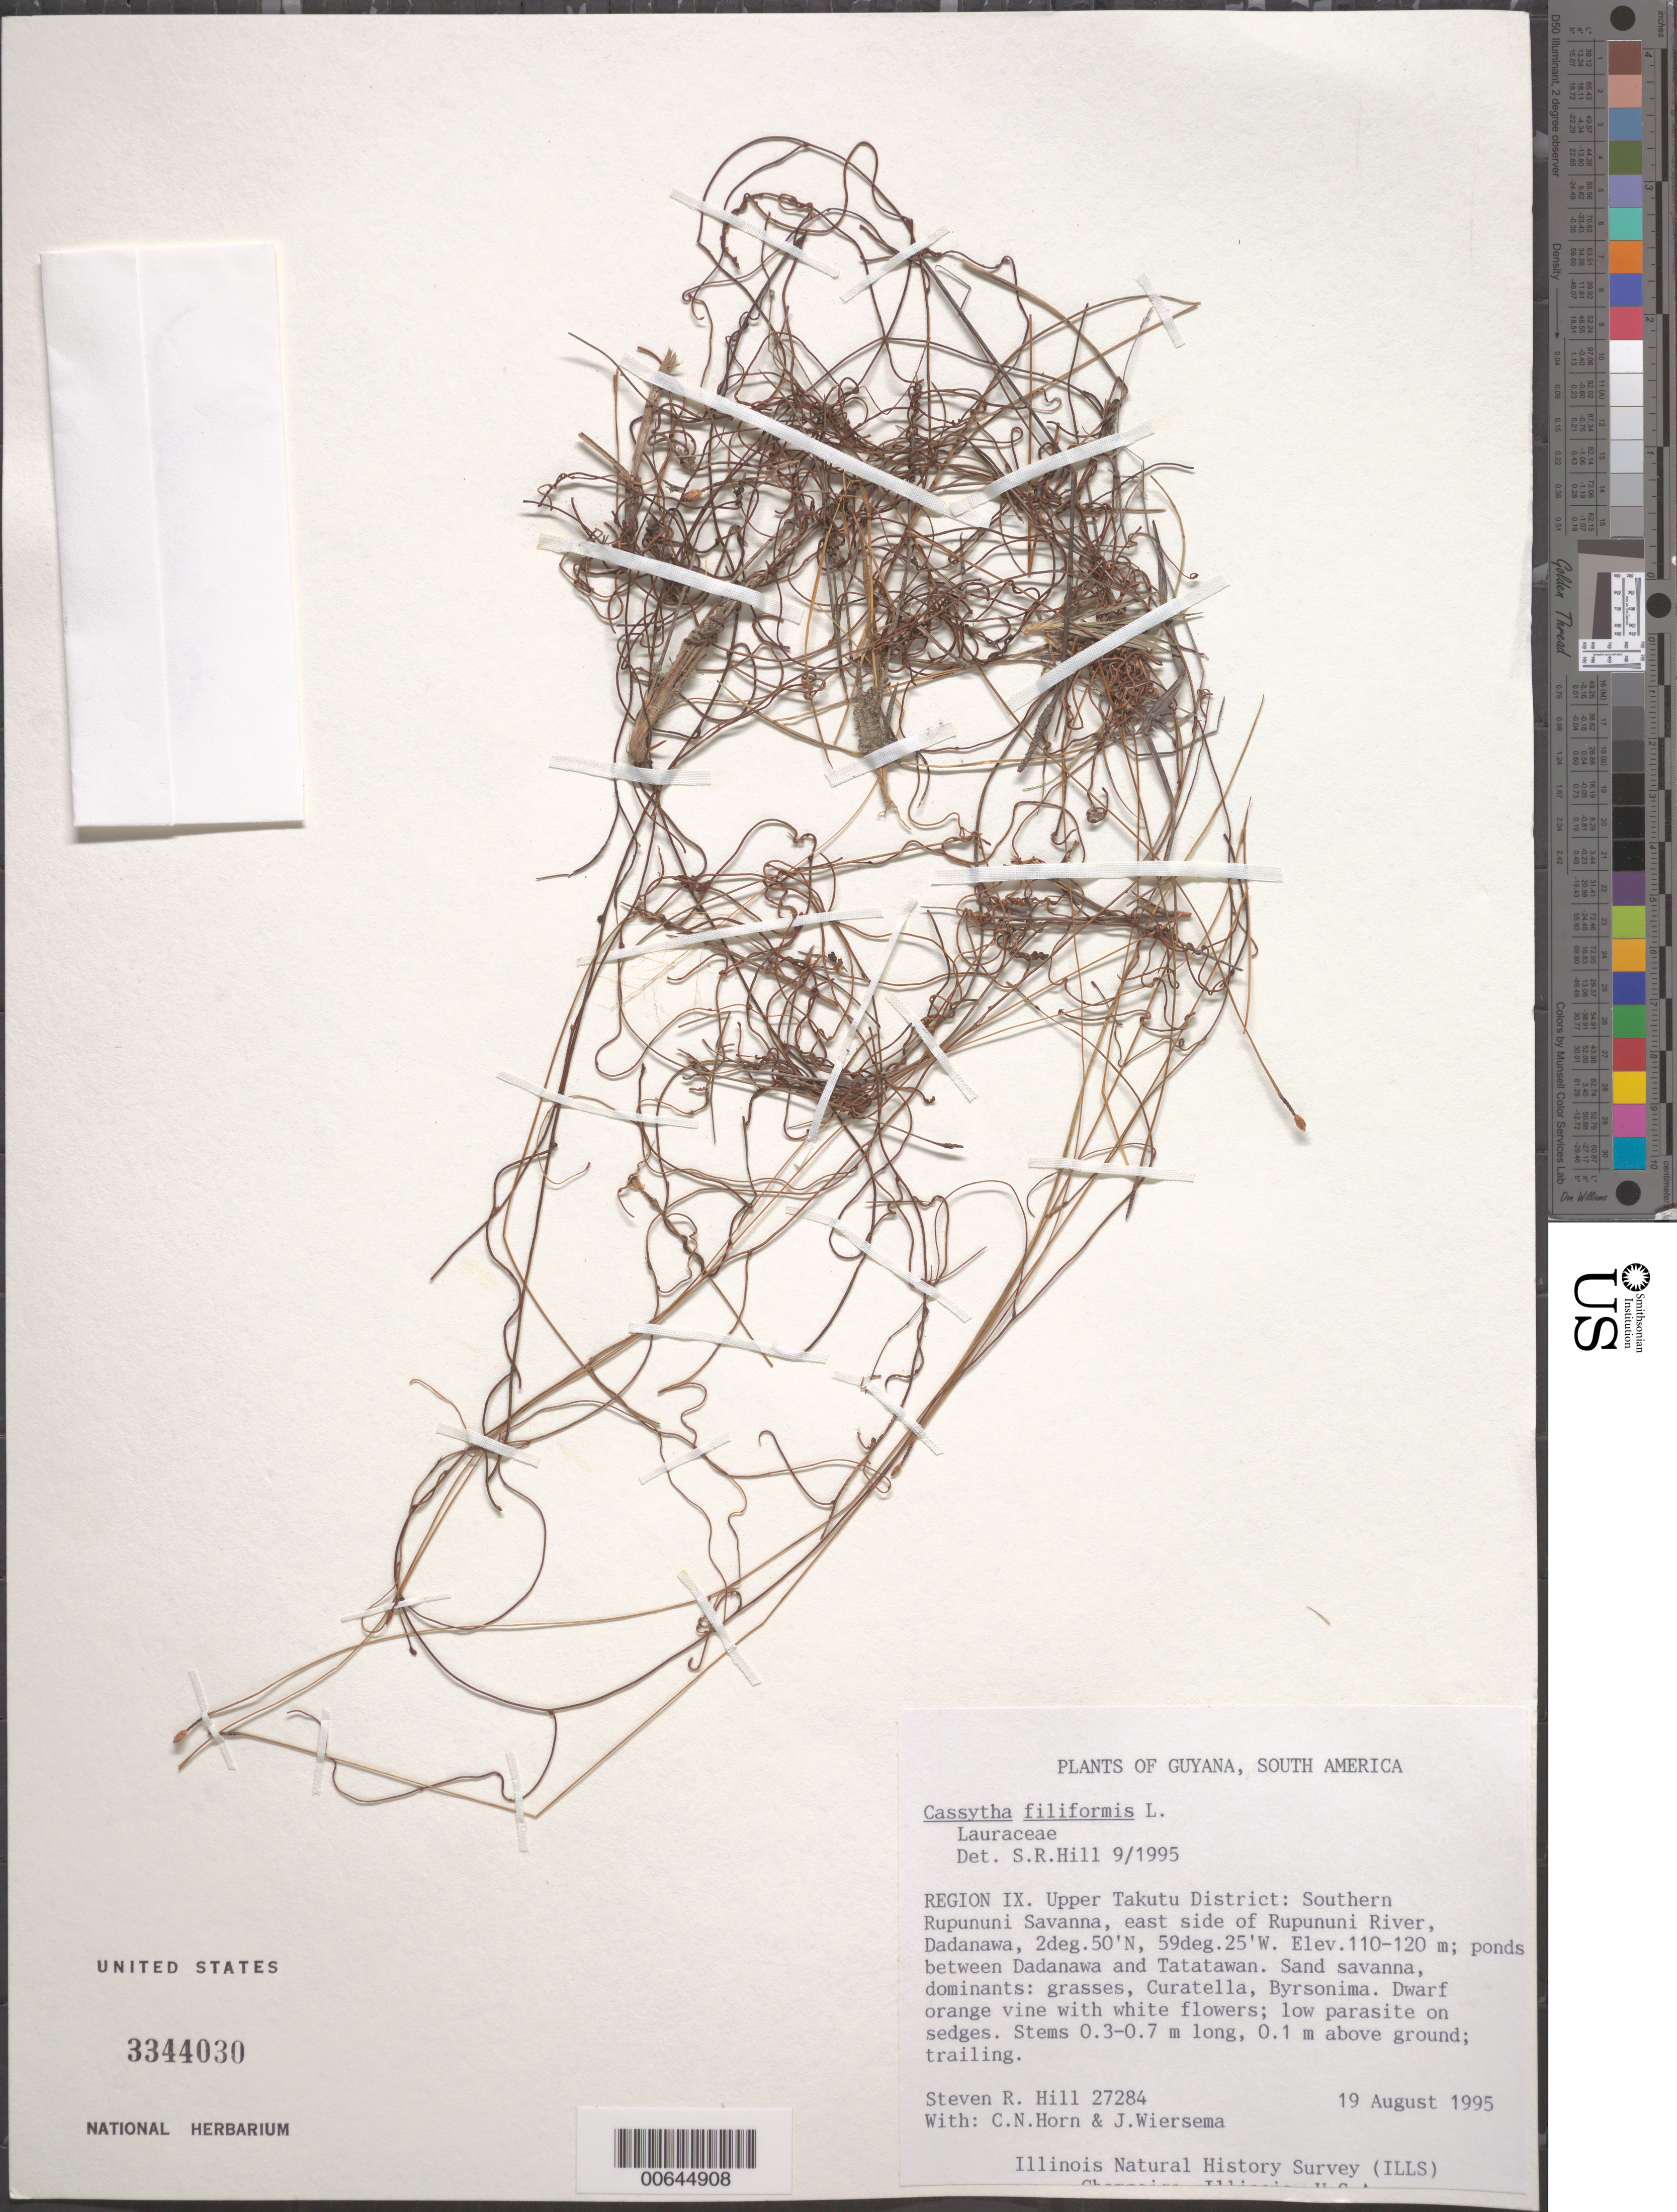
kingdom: Plantae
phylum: Tracheophyta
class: Magnoliopsida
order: Laurales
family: Lauraceae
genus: Cassytha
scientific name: Cassytha filiformis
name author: L.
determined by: Hill, Steven R.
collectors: S. R. Hill, C. N. Horn & J. H. Wiersema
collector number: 27284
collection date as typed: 19-Aug-95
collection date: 1995-08-19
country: Guyana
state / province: U. Takutu-U. Essequibo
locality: Dadanawa, southern Rupununi Savanna, E side of Rupununi R.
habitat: Ponds between Dadanawa and Tatatawan. San savanna. Dominants grasses, Curatella, Byrsonima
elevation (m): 110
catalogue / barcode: US 3344030